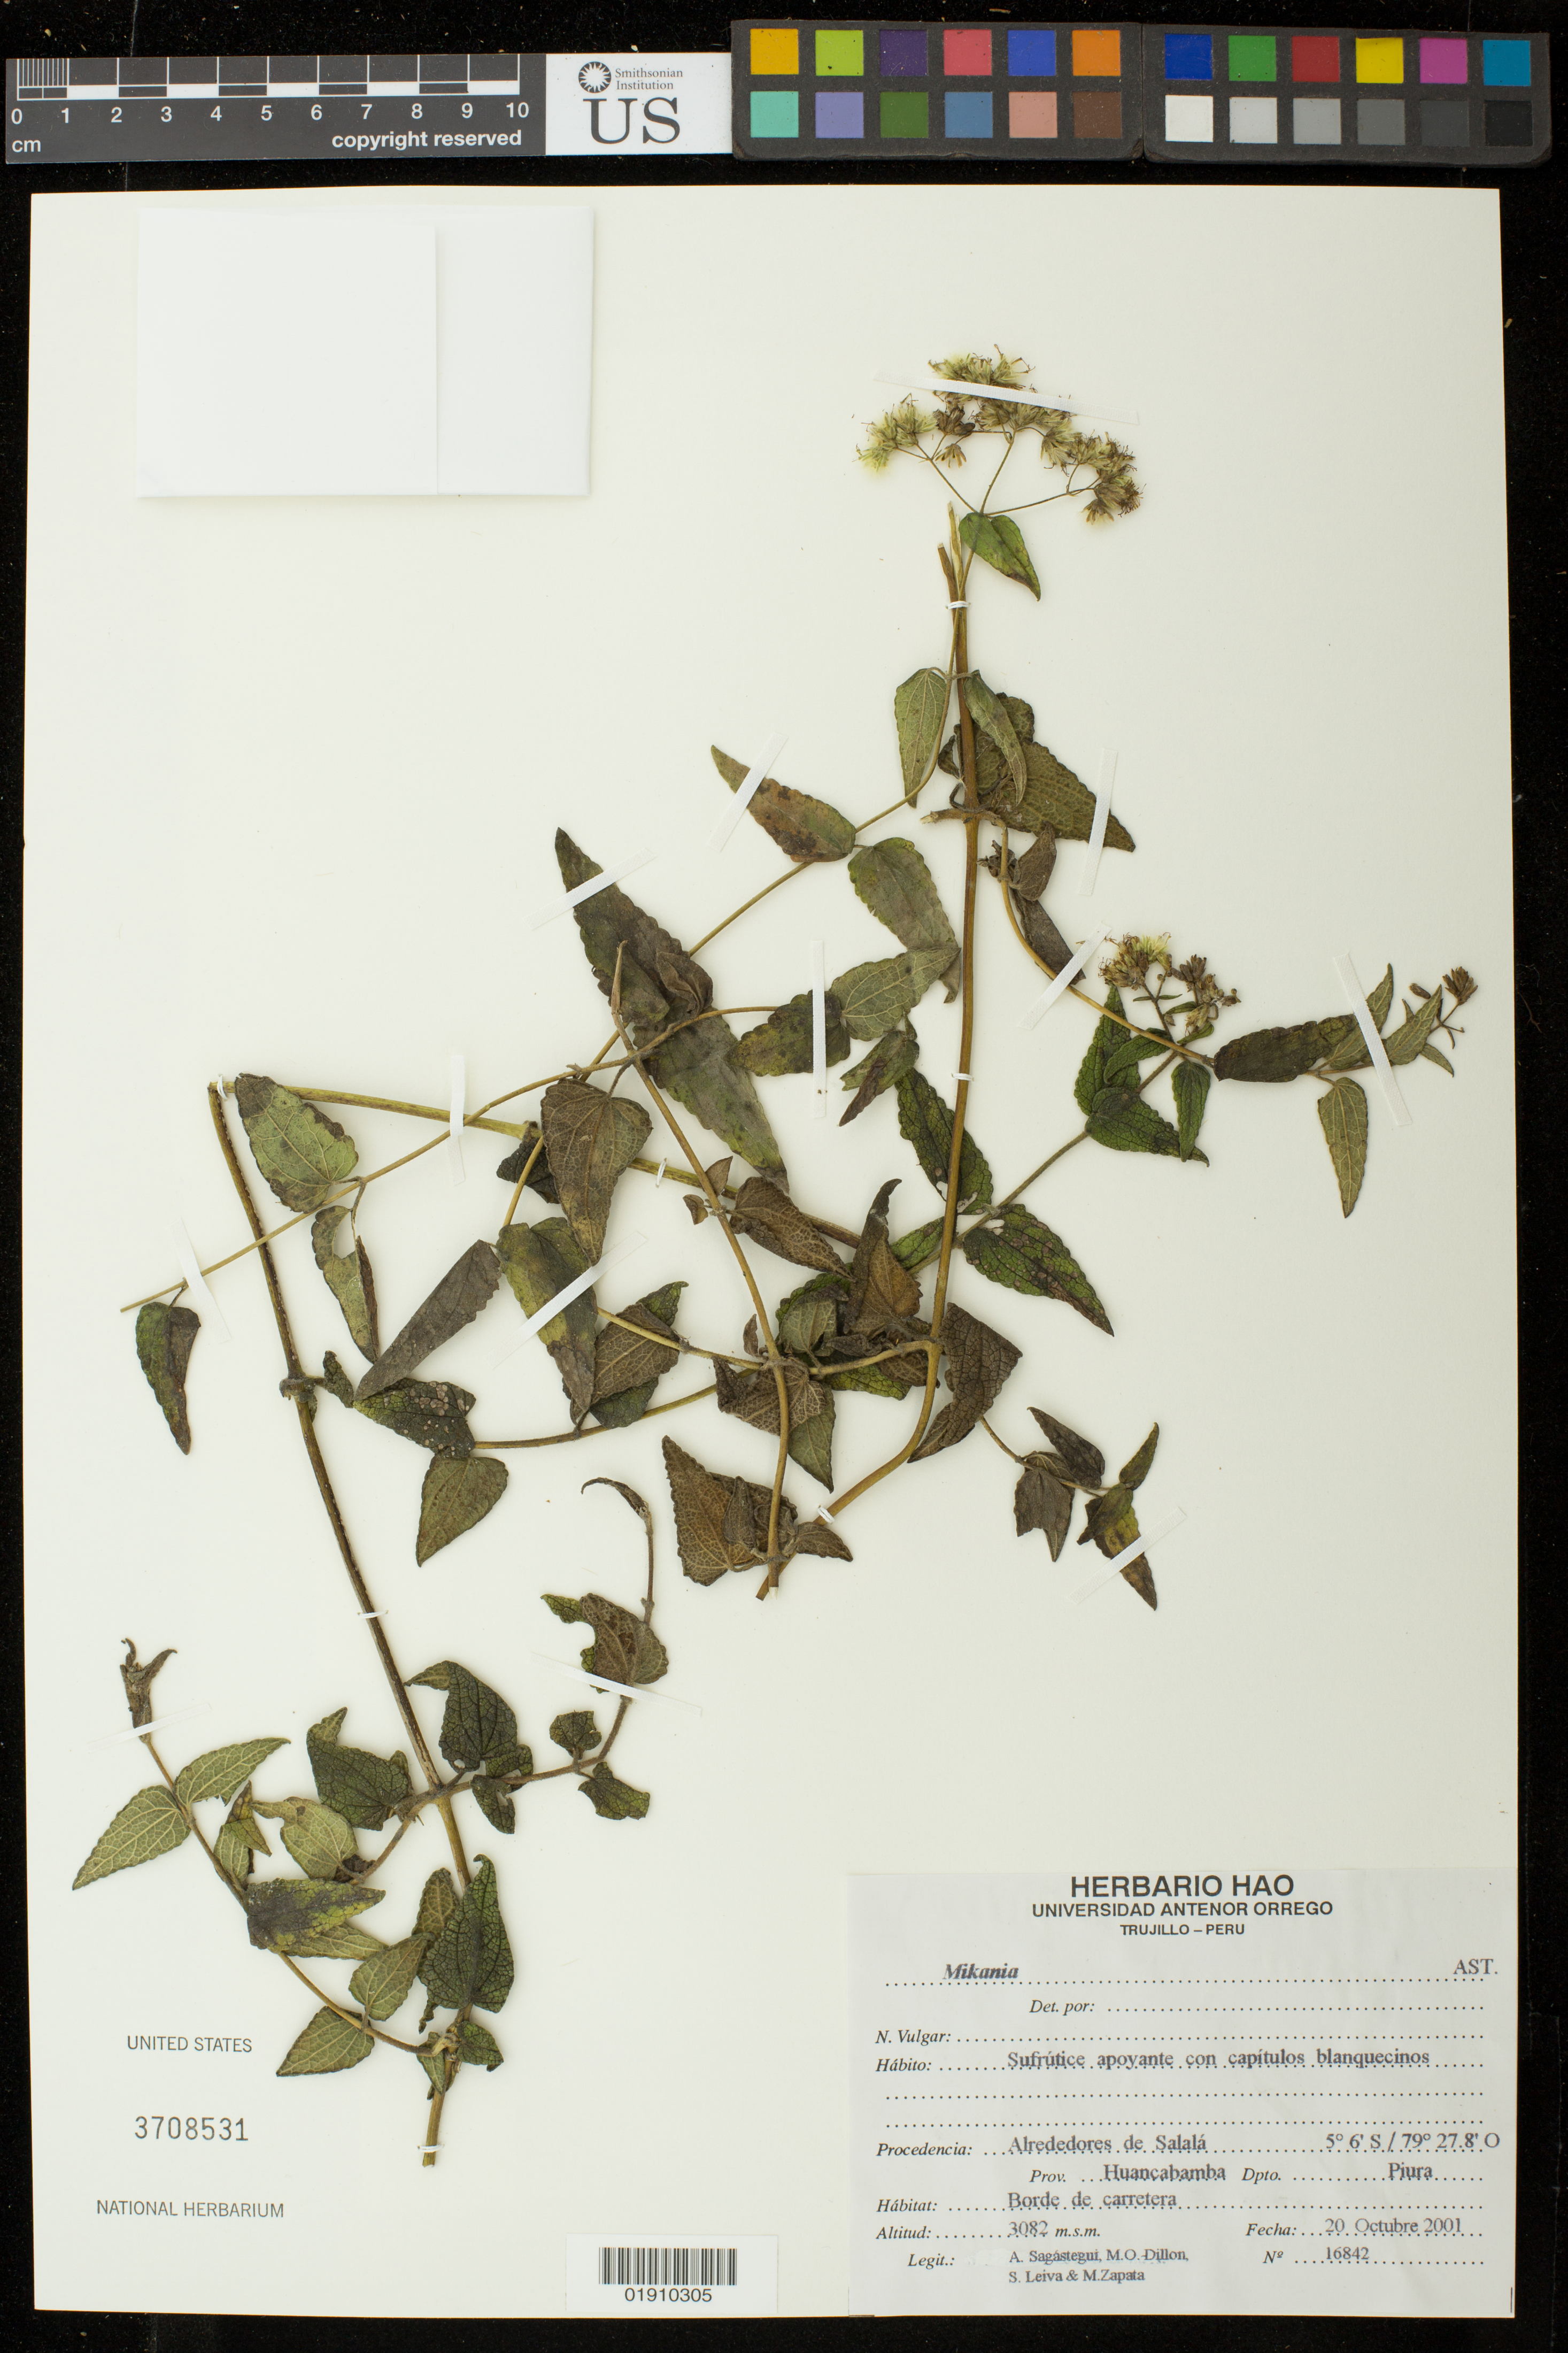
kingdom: Plantae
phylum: Tracheophyta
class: Magnoliopsida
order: Asterales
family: Asteraceae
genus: Mikania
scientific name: Mikania sp.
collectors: A. Sagástegui A., M. O. Dillon, S. Leiva & M. Zapata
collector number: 16842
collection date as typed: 20 Octubre 2001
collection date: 2001-10-20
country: Peru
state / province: Piura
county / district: Huancabamba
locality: Alrededores de Salala, Huancabamba, Piura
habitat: Borde de carretera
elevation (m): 3082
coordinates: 5 6 S, 79 27.8 O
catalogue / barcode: US 3708531